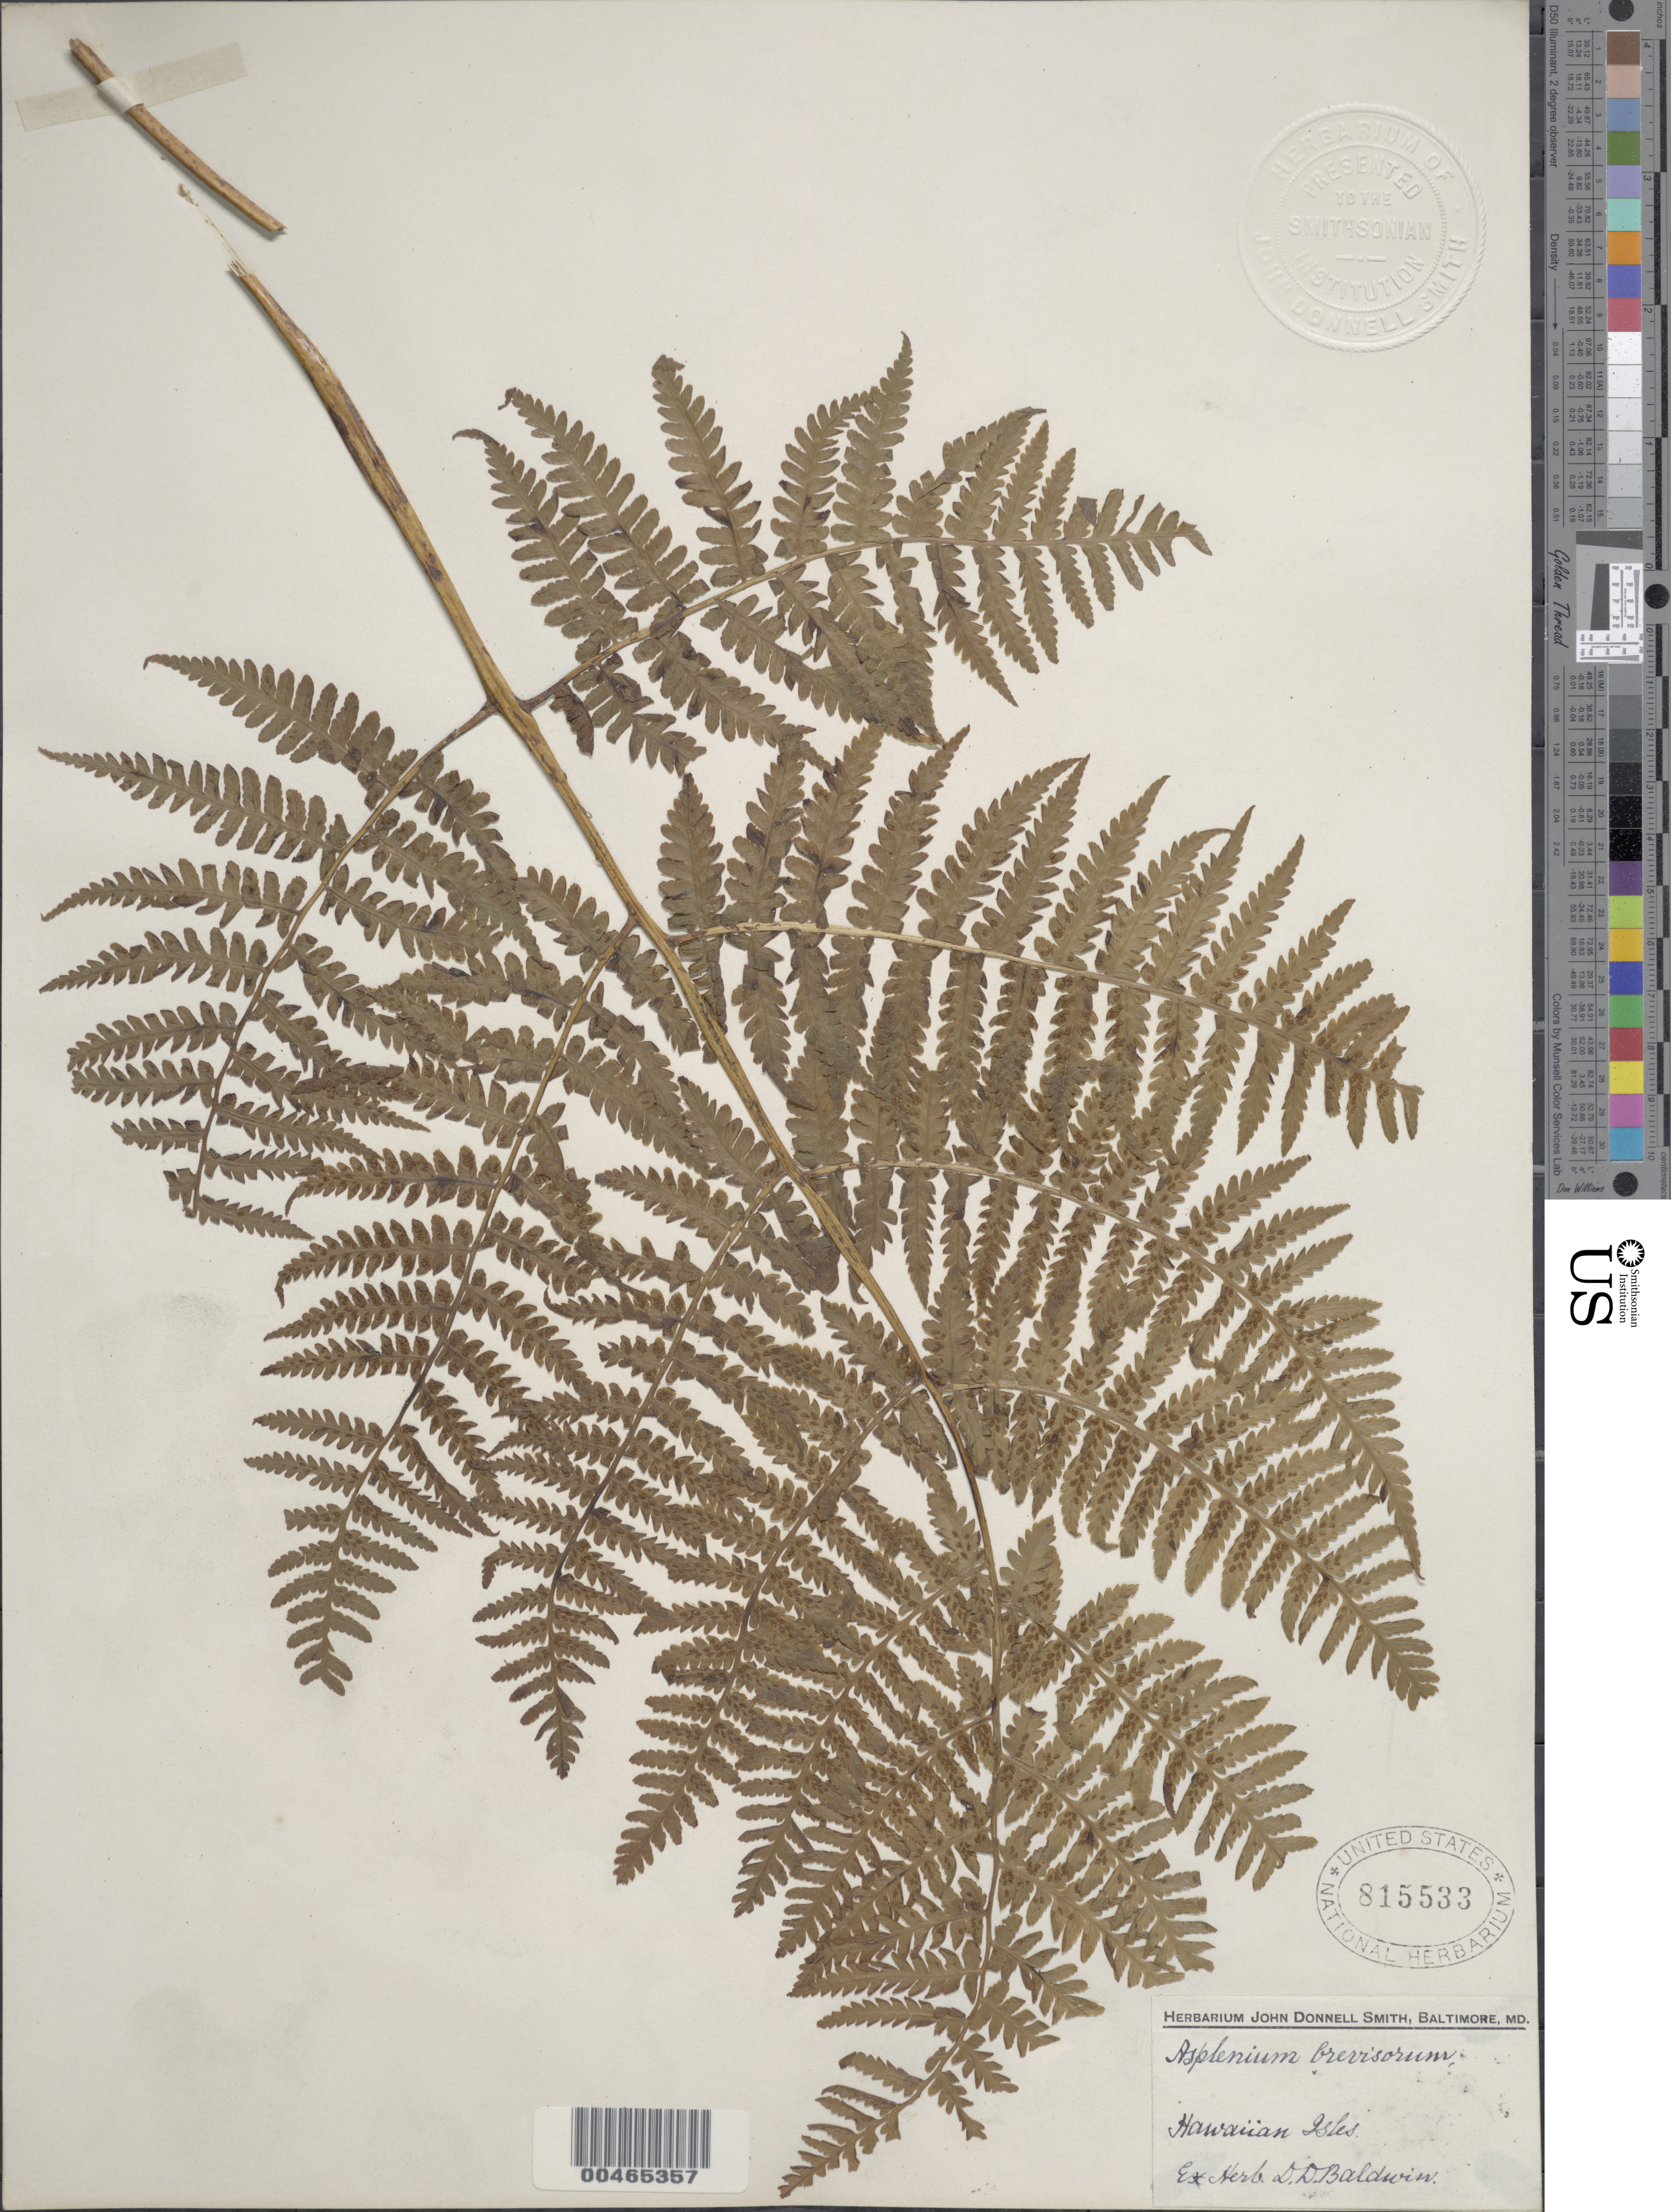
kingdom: Plantae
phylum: Tracheophyta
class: Polypodiopsida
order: Polypodiales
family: Athyriaceae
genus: Diplazium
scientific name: Diplazium sandwichianum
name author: (C. Presl) Diels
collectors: D. Baldwin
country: United States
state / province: Hawaii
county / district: Hawaii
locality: Hawaiian Islands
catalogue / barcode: US 815533